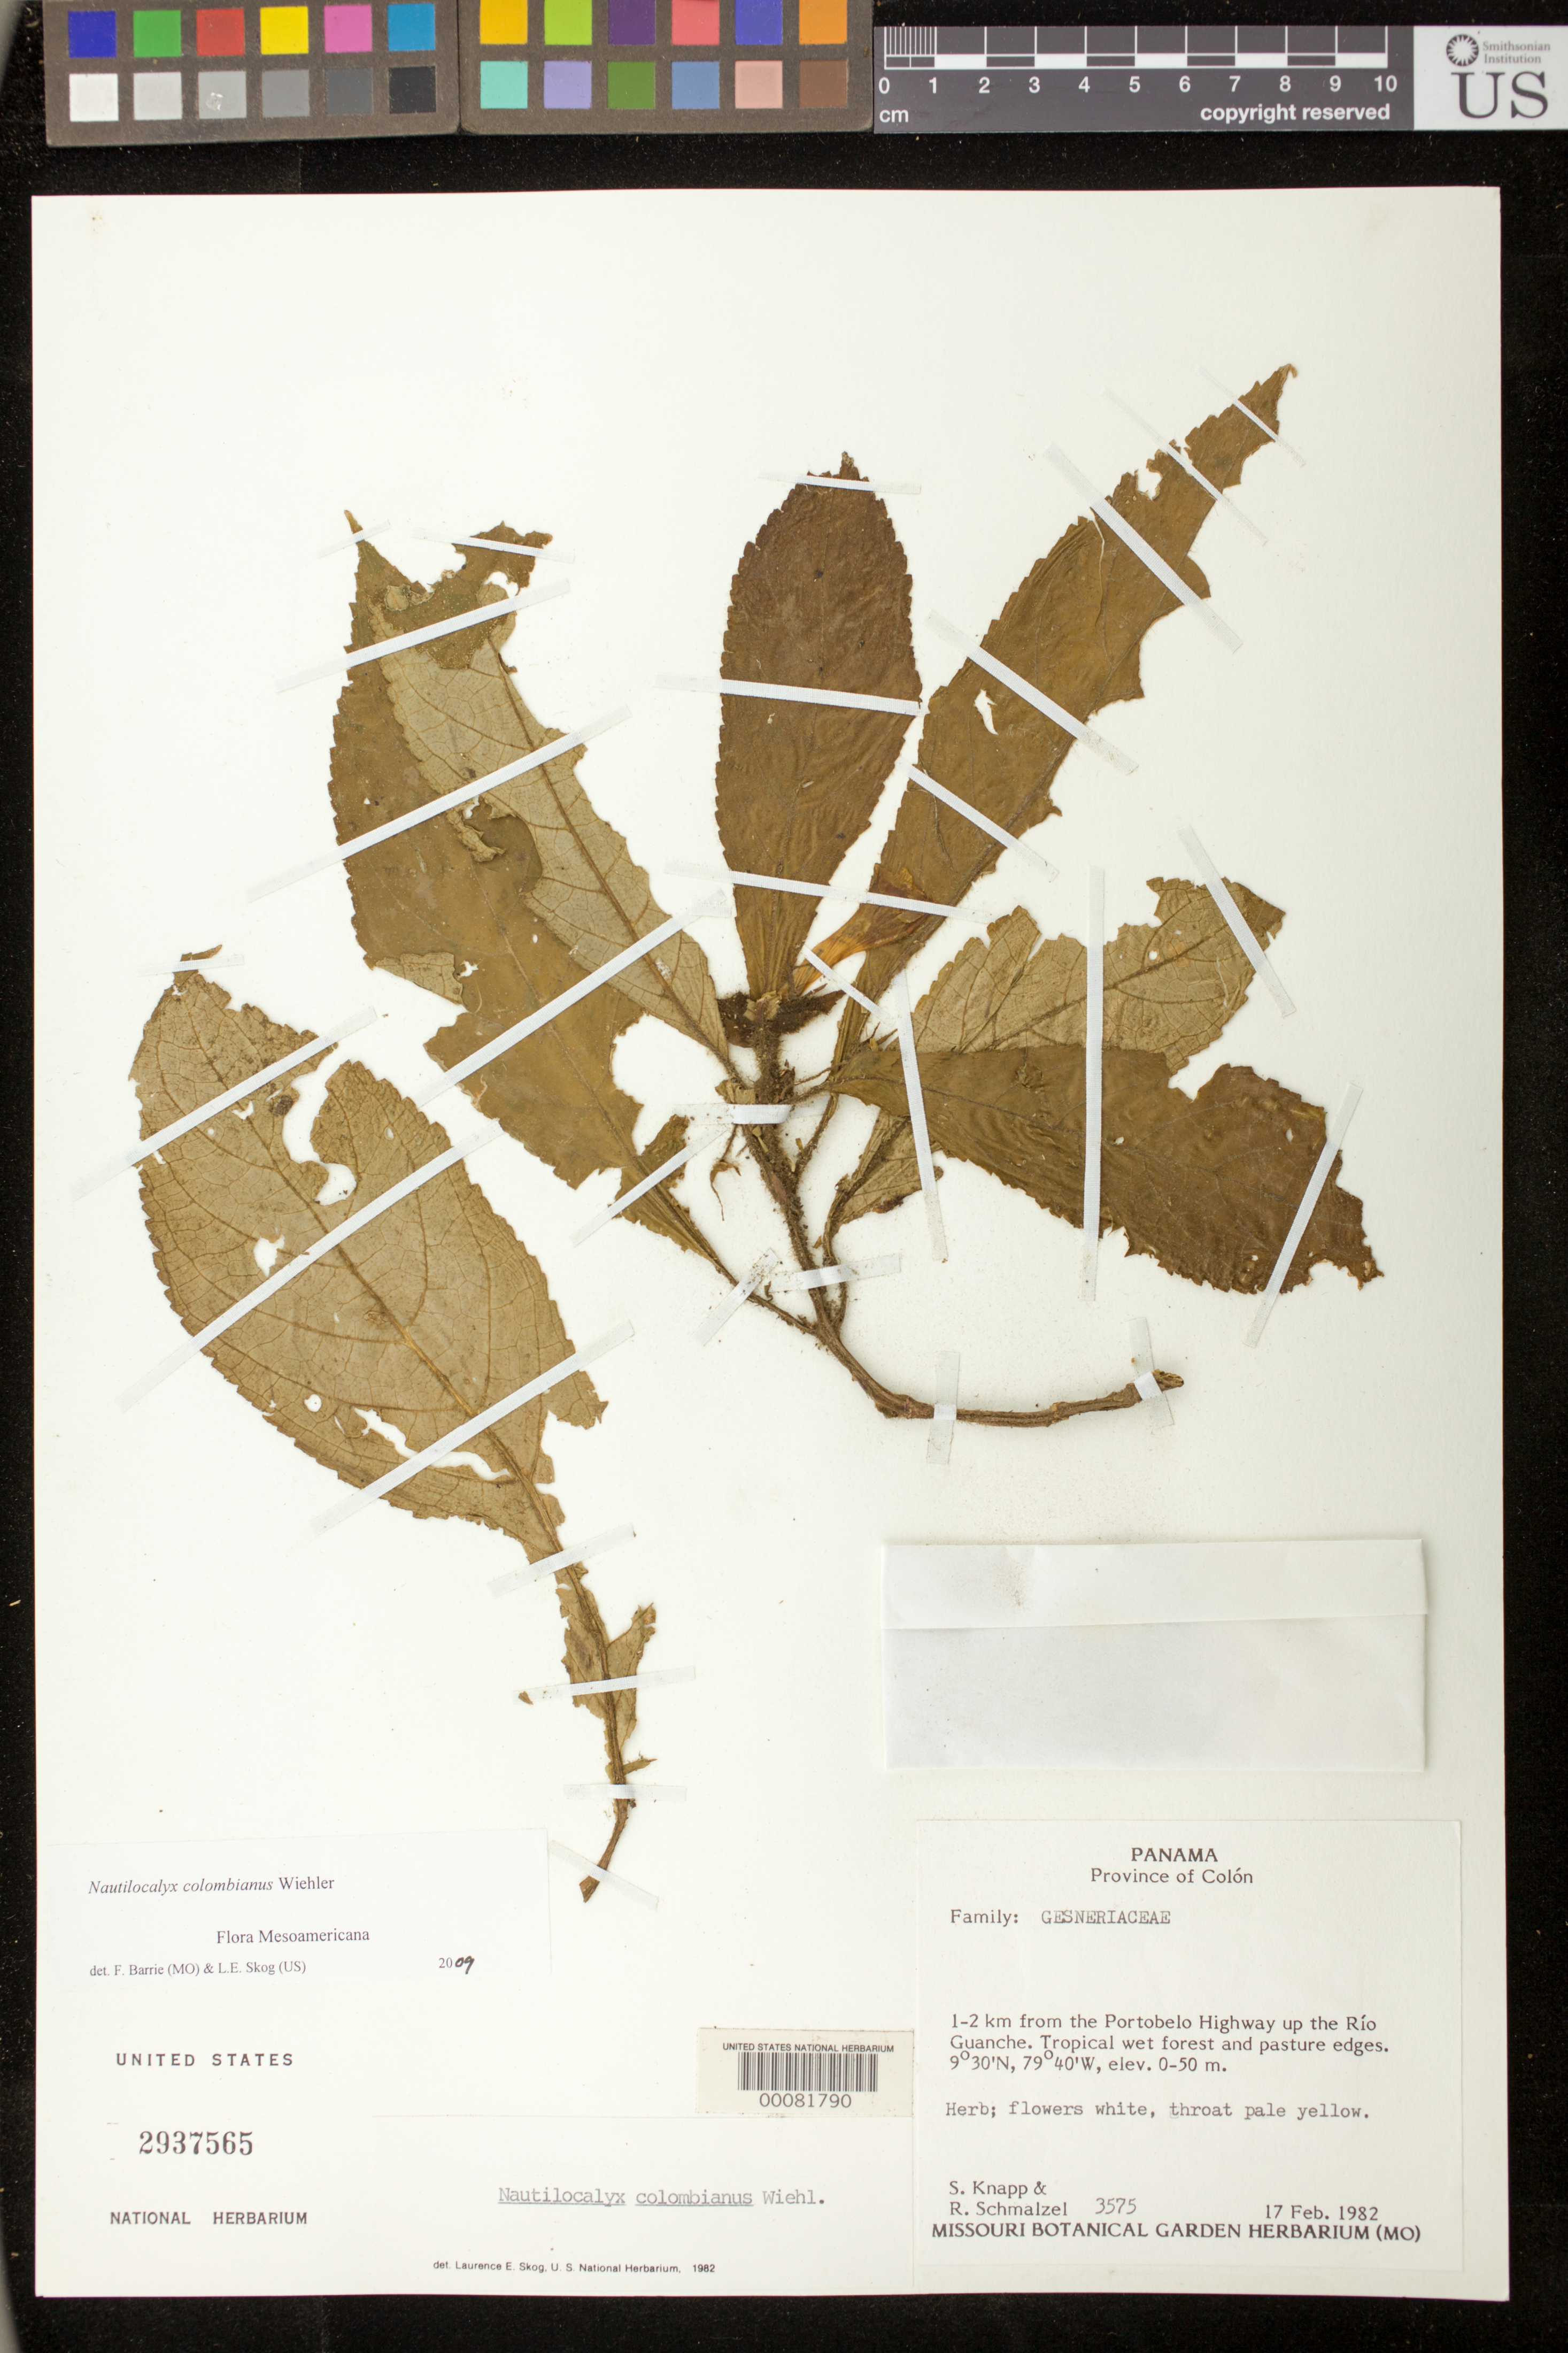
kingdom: Plantae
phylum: Tracheophyta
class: Magnoliopsida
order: Lamiales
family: Gesneriaceae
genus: Nautilocalyx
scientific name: Nautilocalyx colombianus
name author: Wiehler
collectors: S. Knapp & R. Schmalzel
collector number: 3575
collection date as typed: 17 Feb 1982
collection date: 1982-02-17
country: Panama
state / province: Colón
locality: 1-2 km from the Portobelo highway up the Rio Guanche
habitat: Tropical wet forest and pasture edges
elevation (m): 0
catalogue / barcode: US 2937565